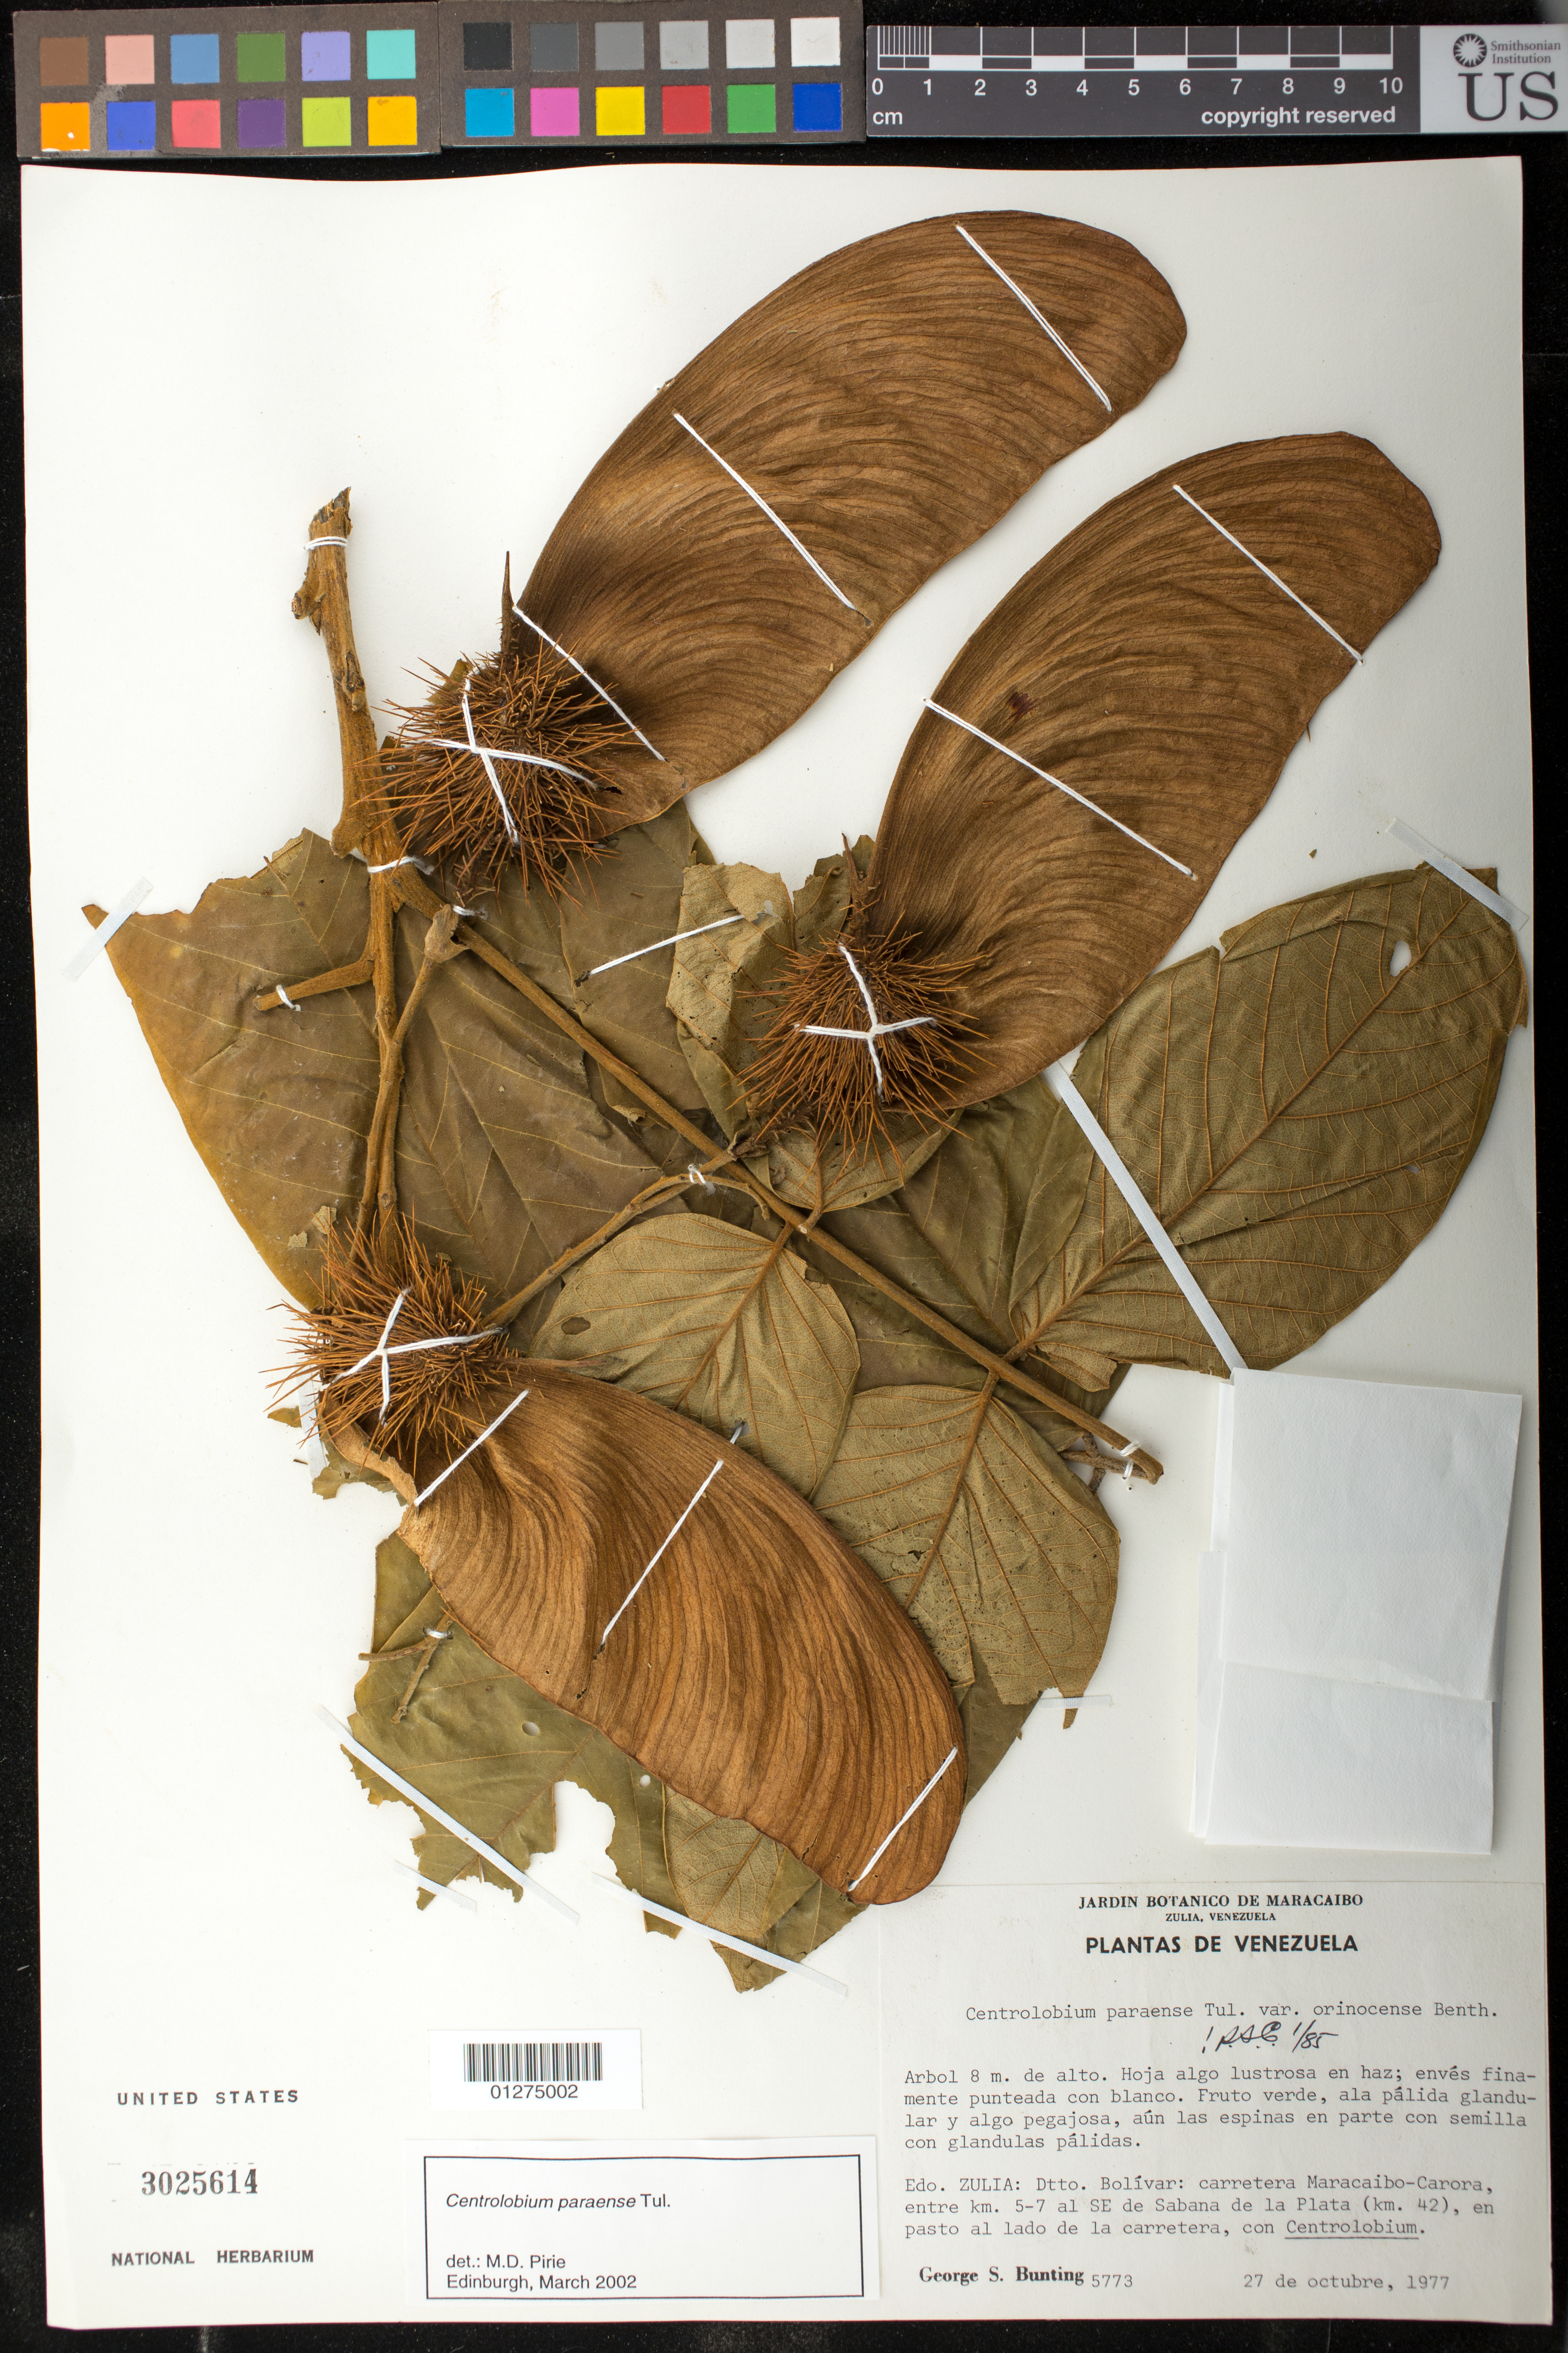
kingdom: Plantae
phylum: Tracheophyta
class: Magnoliopsida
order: Fabales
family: Fabaceae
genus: Centrolobium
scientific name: Centrolobium paraense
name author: Tul.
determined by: Pirie, M. D., (U)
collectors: G. S. Bunting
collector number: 5773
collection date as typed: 27 Oct 1977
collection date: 1977-10-27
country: Venezuela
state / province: Zulia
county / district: Simón Bolívar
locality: Carretera Maracaibo-Carora, entre km 5-7 al SE de Sabana de la Plata (km 42).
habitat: en pasto al lado de la carretera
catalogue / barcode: US 3025614